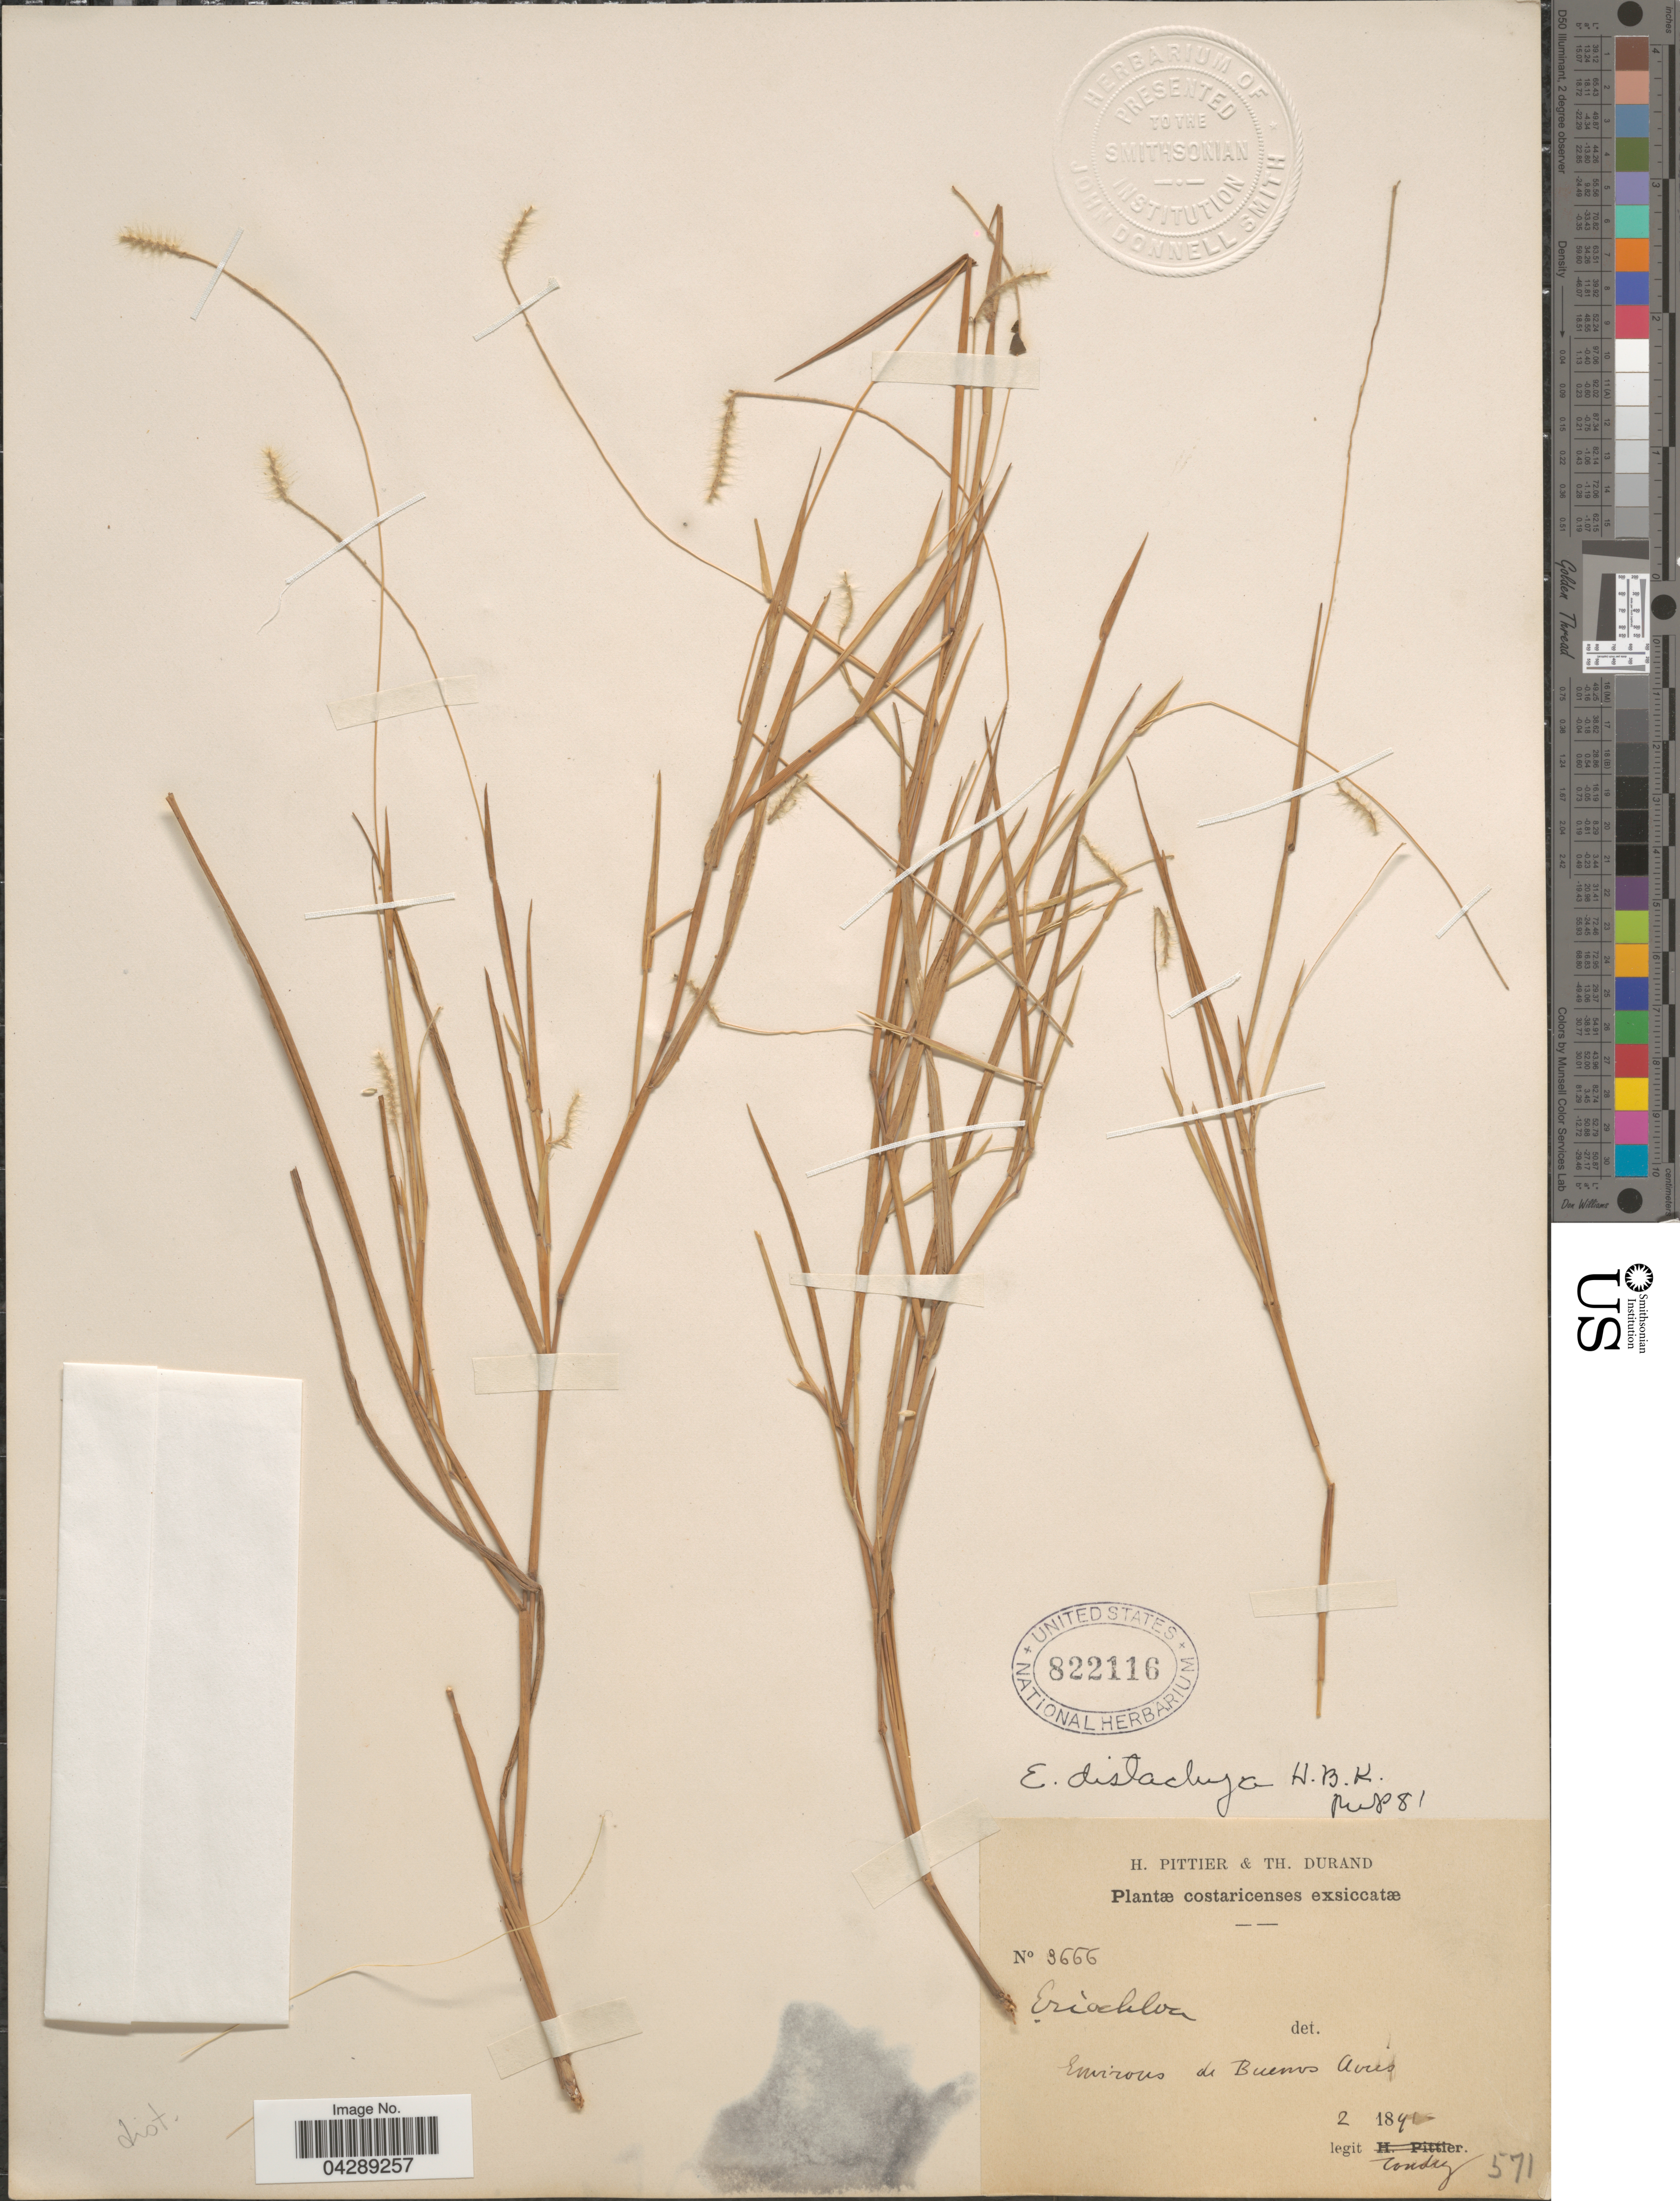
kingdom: Plantae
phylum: Tracheophyta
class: Liliopsida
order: Poales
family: Poaceae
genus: Eriochloa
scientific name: Eriochloa distachya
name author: Kunth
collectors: Tonduz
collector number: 571/3666?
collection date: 1891-02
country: Costa Rica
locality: Environs de Buenos Aires.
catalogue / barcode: US 822116